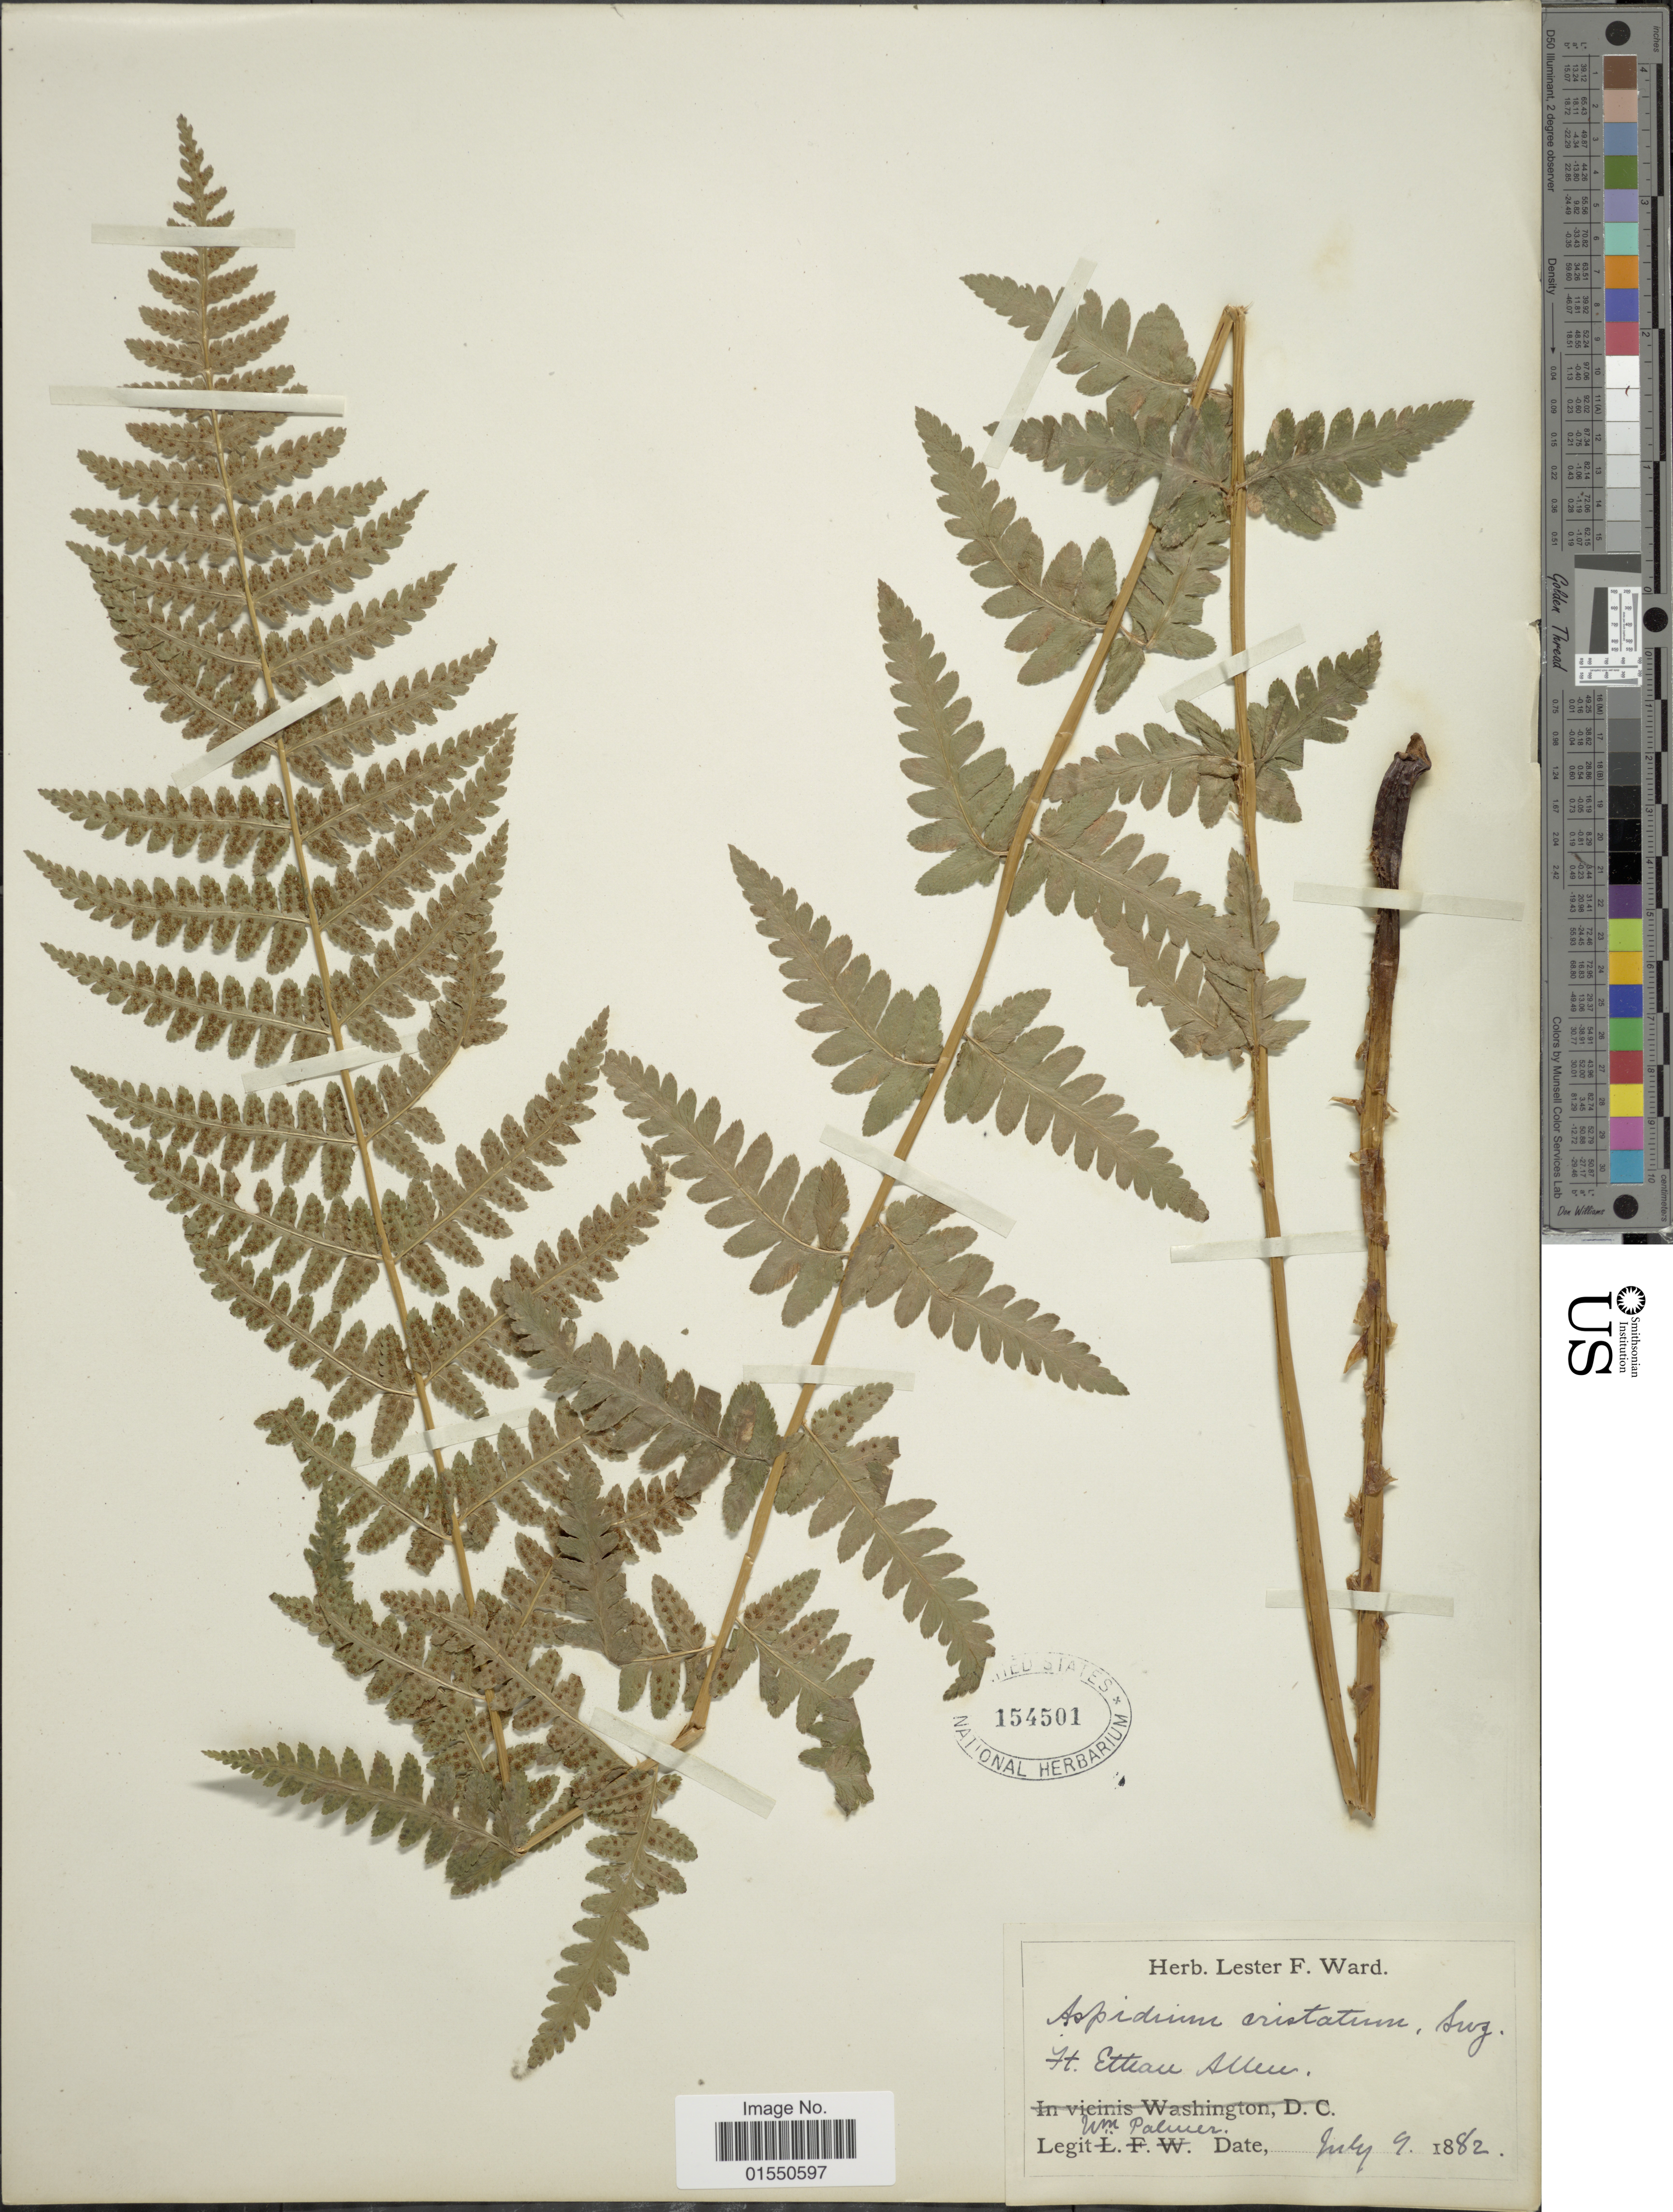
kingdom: Plantae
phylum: Tracheophyta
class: Polypodiopsida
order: Polypodiales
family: Dryopteridaceae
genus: Dryopteris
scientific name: Dryopteris cristata var. spinulosa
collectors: W. Palmer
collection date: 1882-07-09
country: United States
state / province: Virginia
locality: Ft. Ethan Allen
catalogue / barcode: US 154501